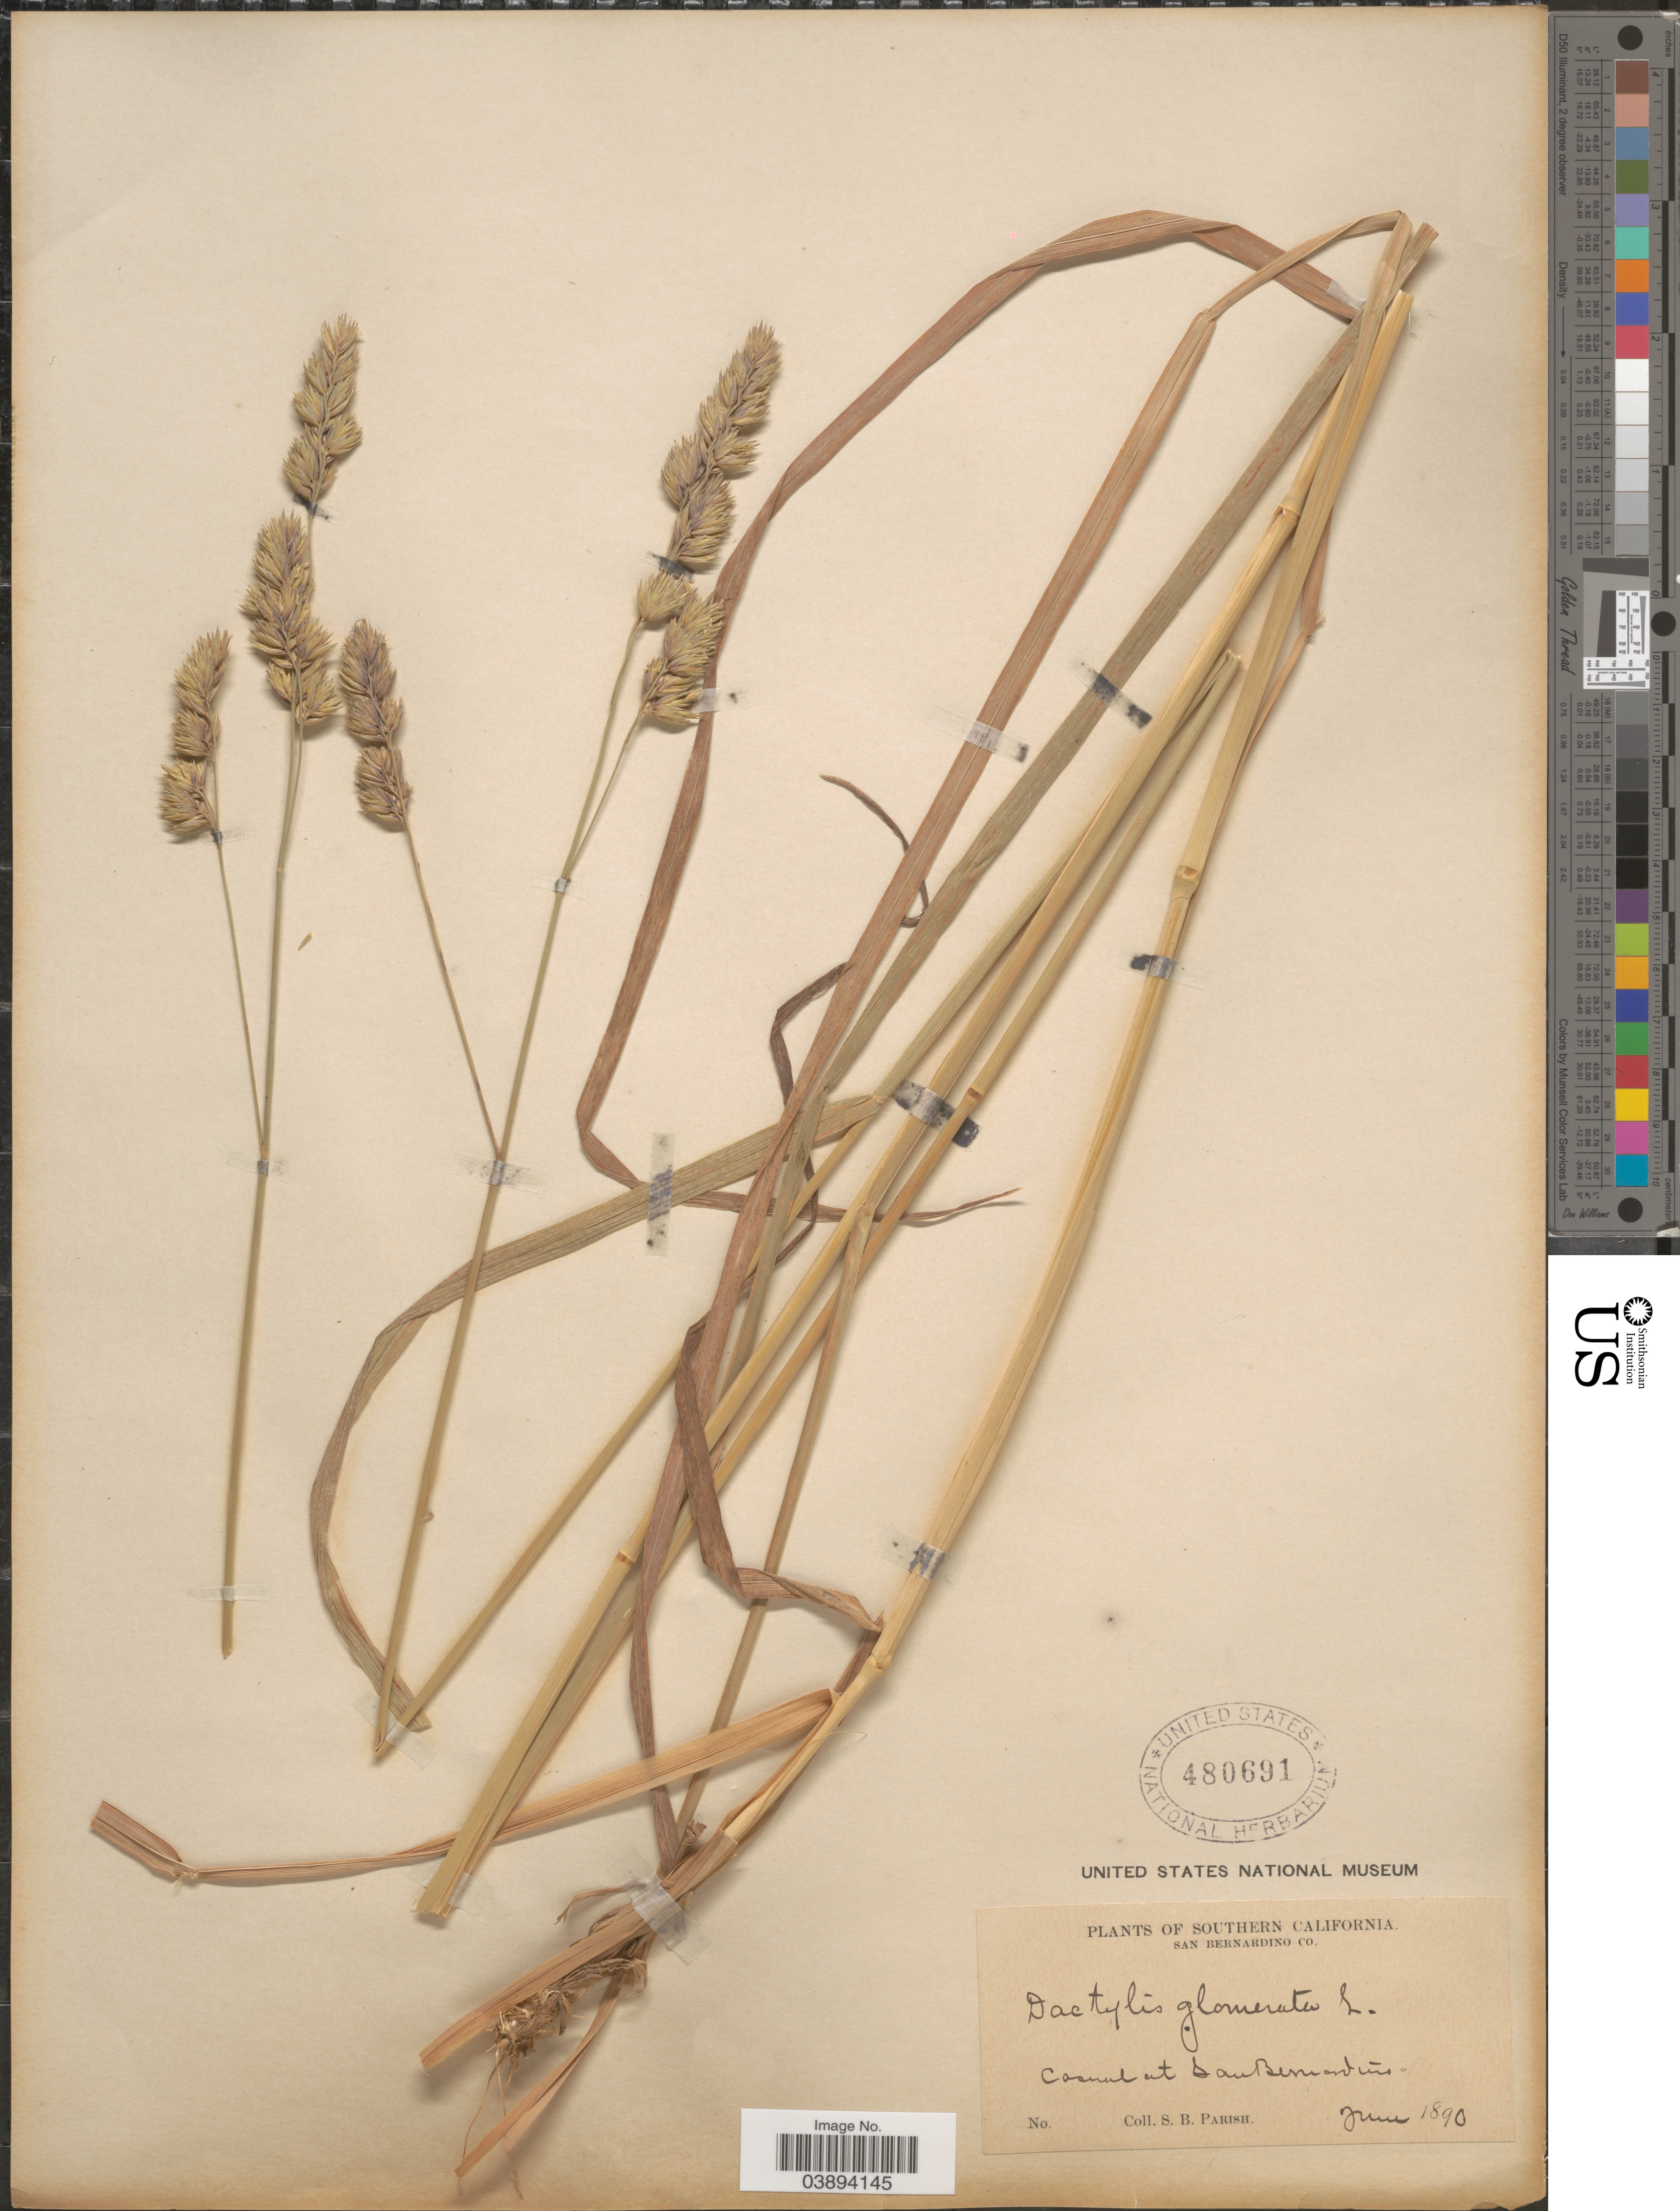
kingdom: Plantae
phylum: Tracheophyta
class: Liliopsida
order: Poales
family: Poaceae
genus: Dactylis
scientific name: Dactylis glomerata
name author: L.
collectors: S. B. Parish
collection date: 1890-06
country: United States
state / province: California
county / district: San Bernardino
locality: Southern California. San Bernardino Co. Casual at San Bernardino.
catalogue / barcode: US 480691